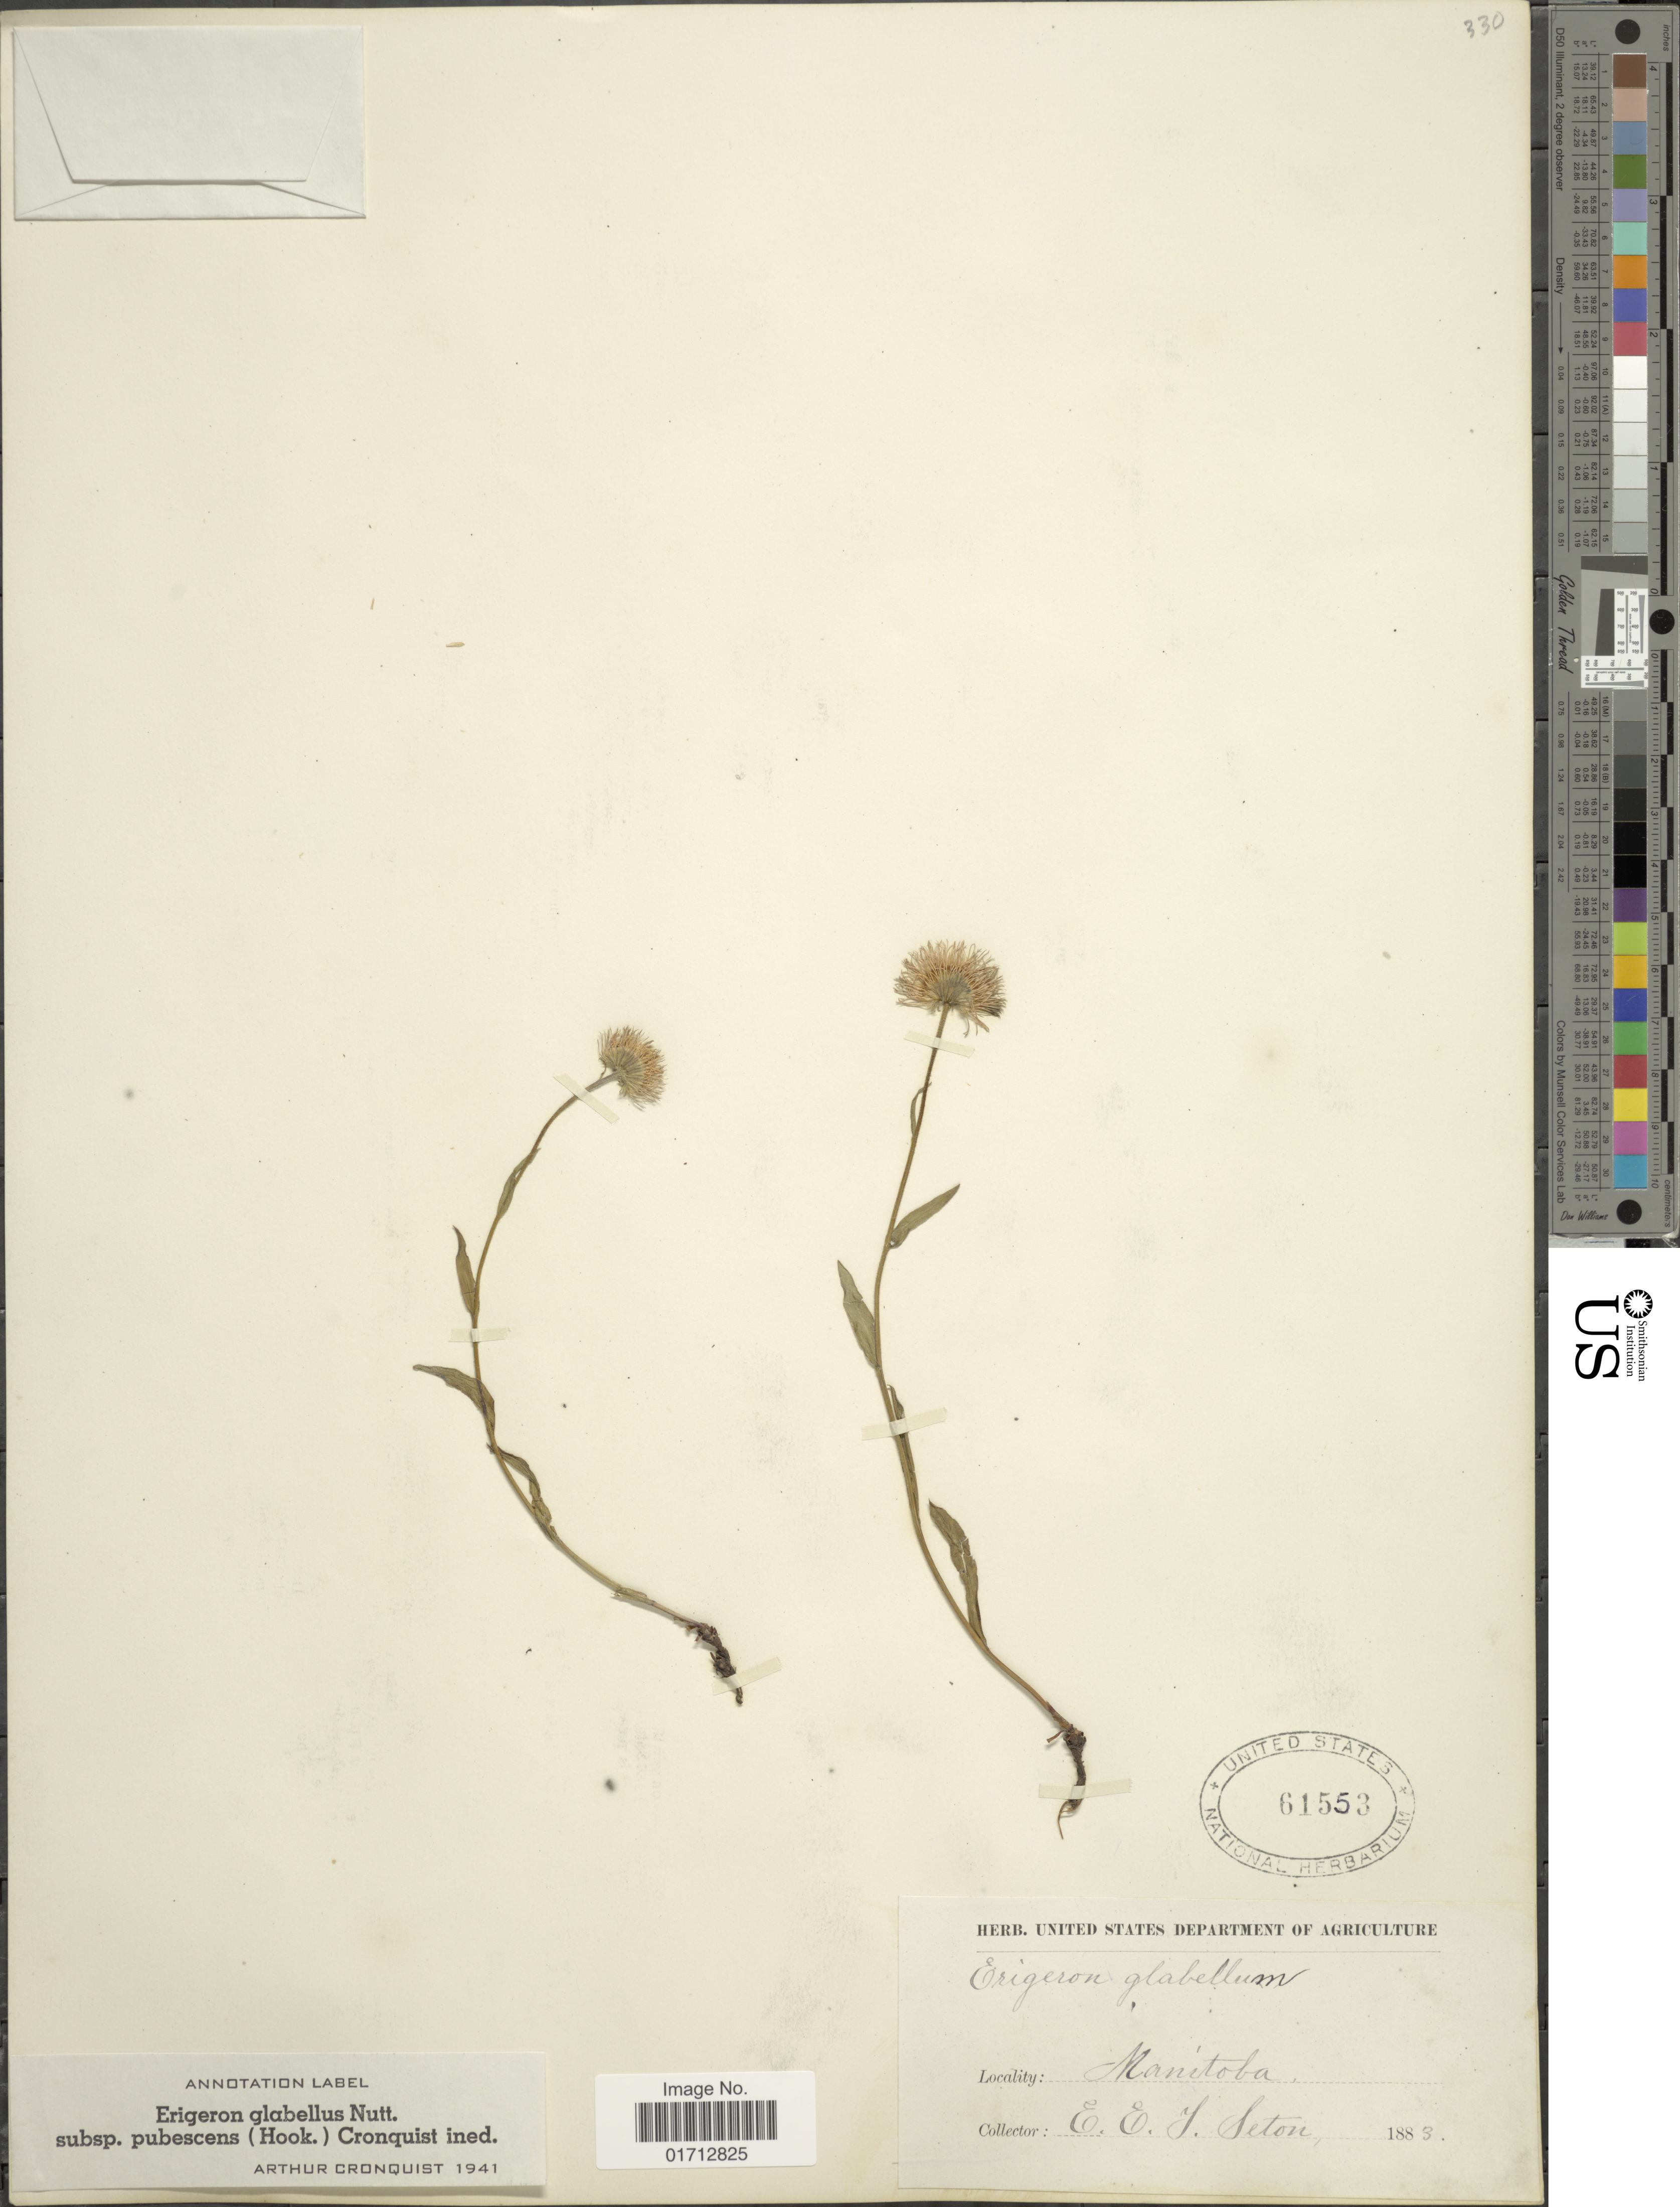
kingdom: Plantae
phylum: Tracheophyta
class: Magnoliopsida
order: Asterales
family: Asteraceae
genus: Erigeron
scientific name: Erigeron glabellus subsp. pubescens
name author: (Hook.) Cronq.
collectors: E. Seton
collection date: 1883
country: Canada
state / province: Manitoba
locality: Manitoba.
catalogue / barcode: US 61553